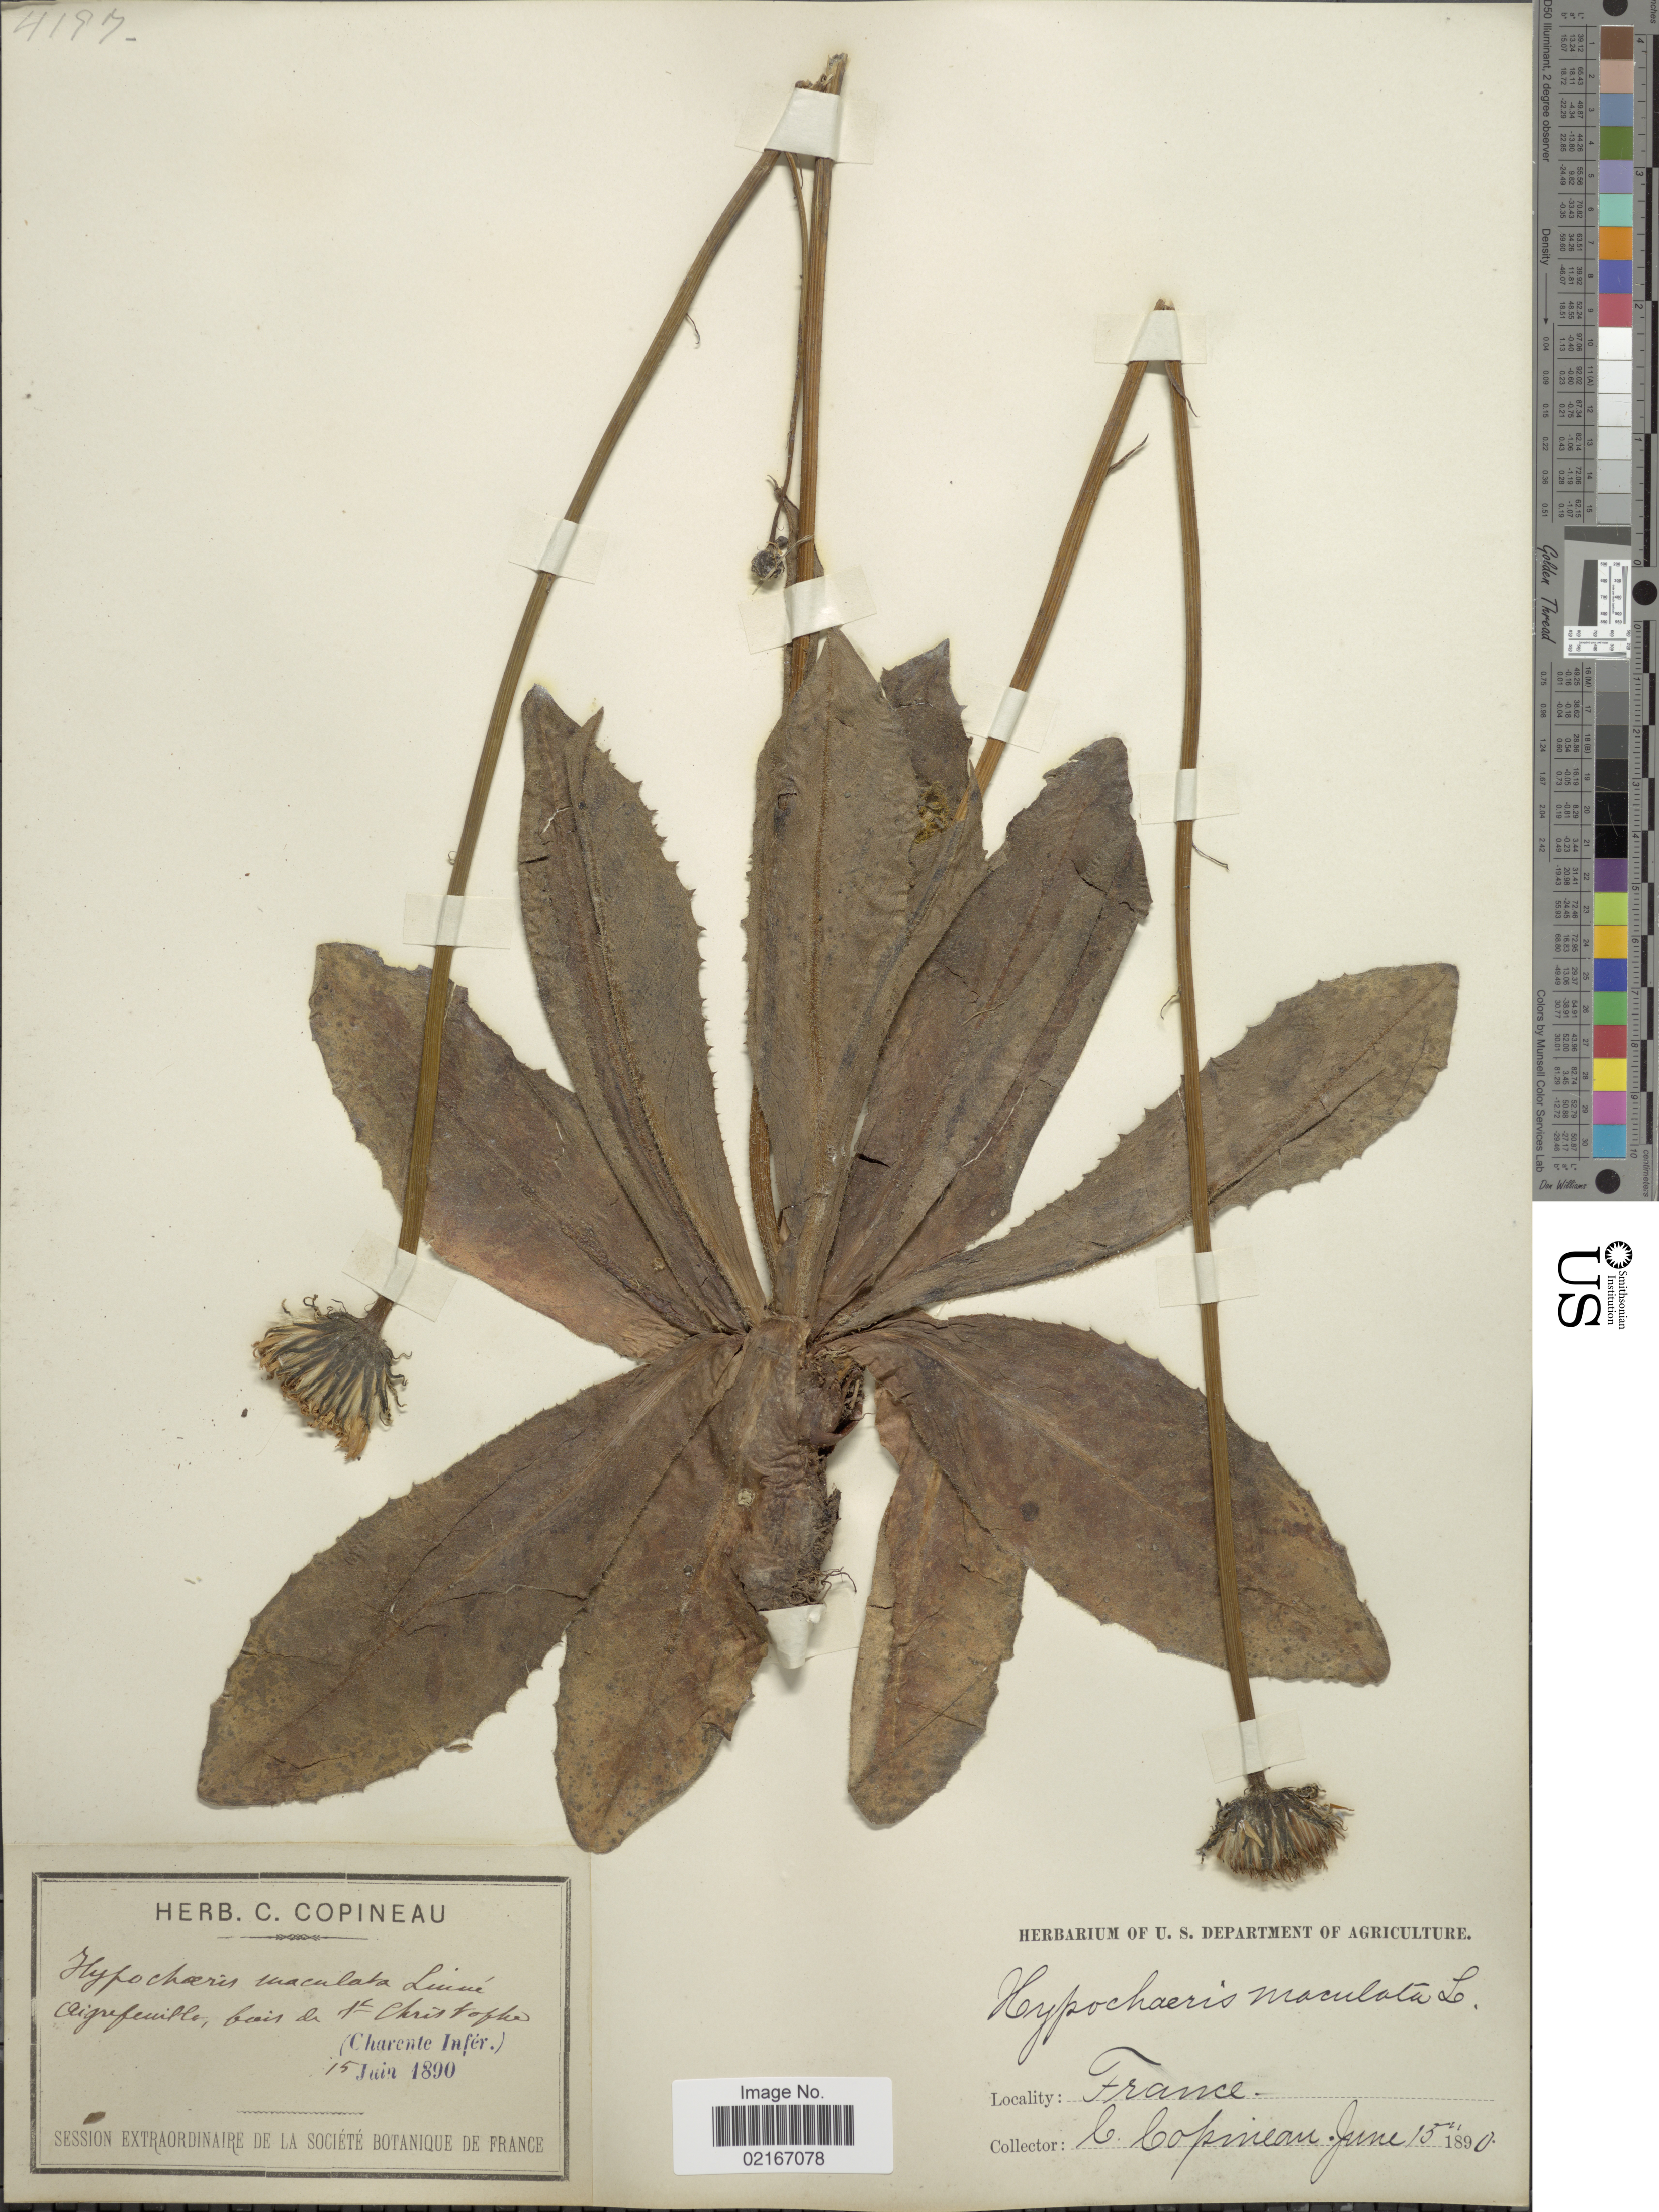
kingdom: Plantae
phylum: Tracheophyta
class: Magnoliopsida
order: Asterales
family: Asteraceae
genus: Hypochaeris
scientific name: Hypochaeris maculata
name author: L.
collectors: C. Copineau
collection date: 1890-06-15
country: France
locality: Oigrefeuille, bais de, [illegible text]